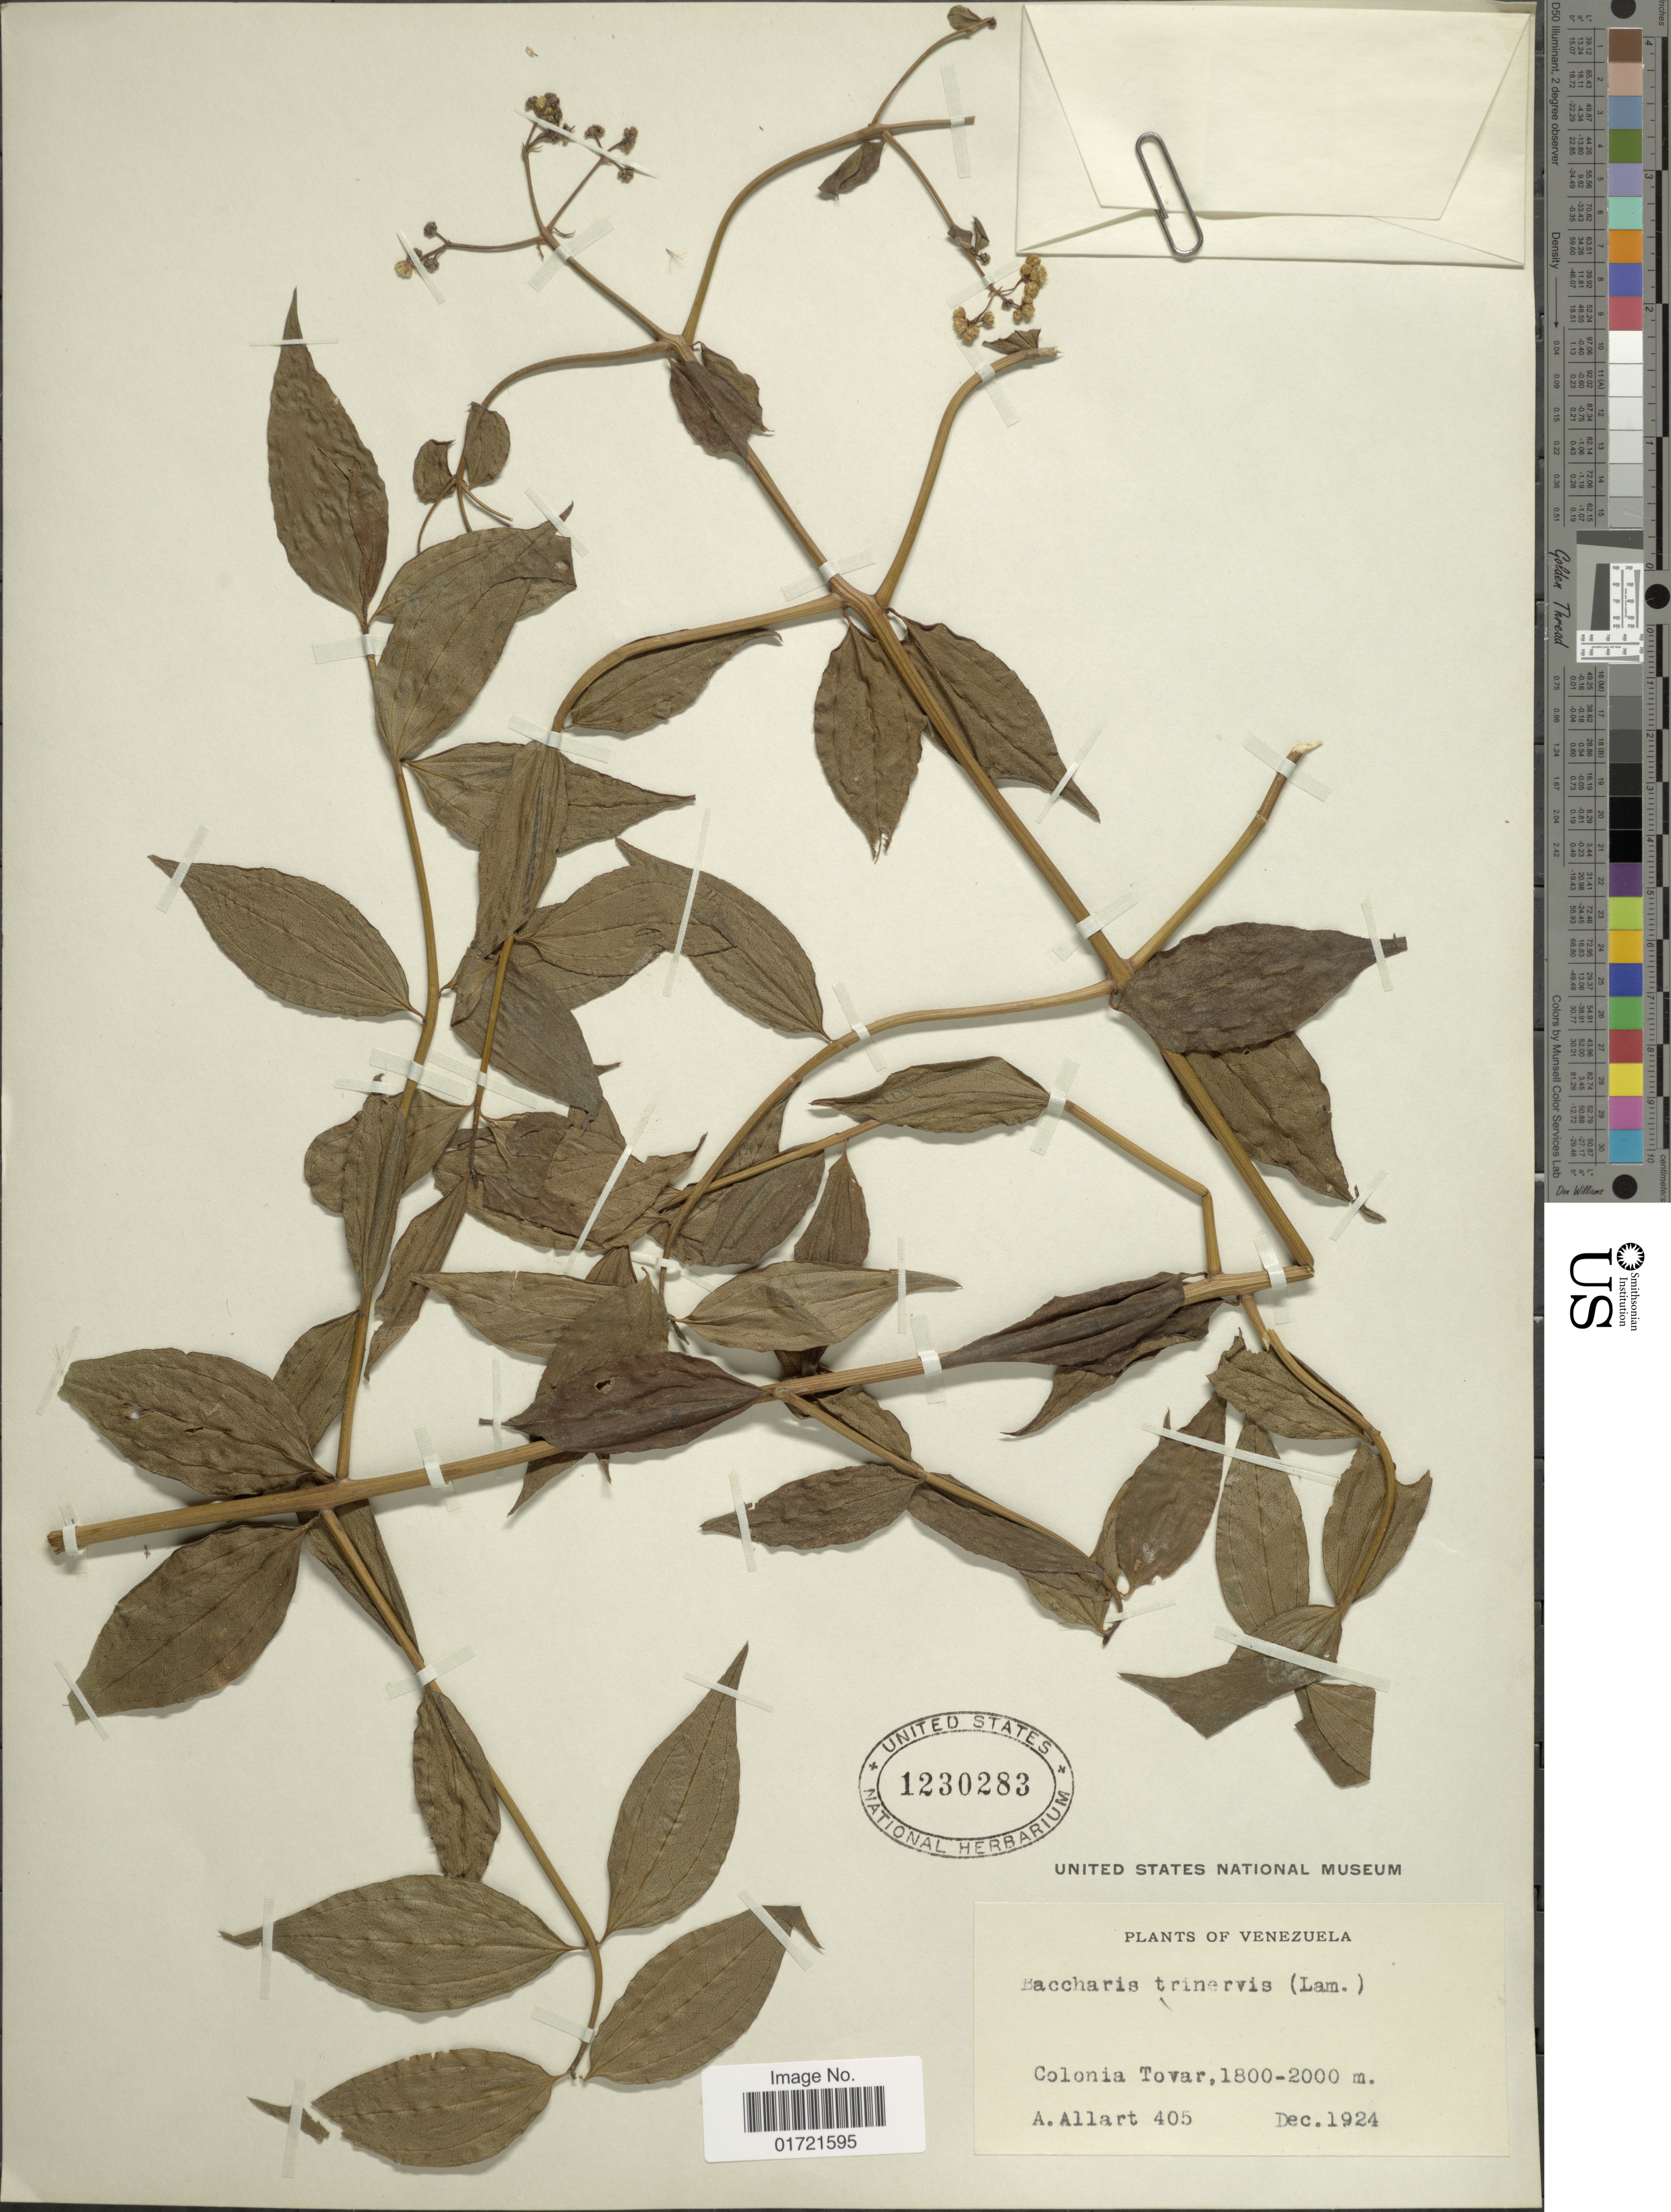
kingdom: Plantae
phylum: Tracheophyta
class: Magnoliopsida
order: Asterales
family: Asteraceae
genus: Baccharis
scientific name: Baccharis trinervis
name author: (Lam.) Pers.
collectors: A. Allart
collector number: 405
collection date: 1924-12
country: Venezuela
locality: Colonia Tovar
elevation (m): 1800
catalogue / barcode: US 1230283